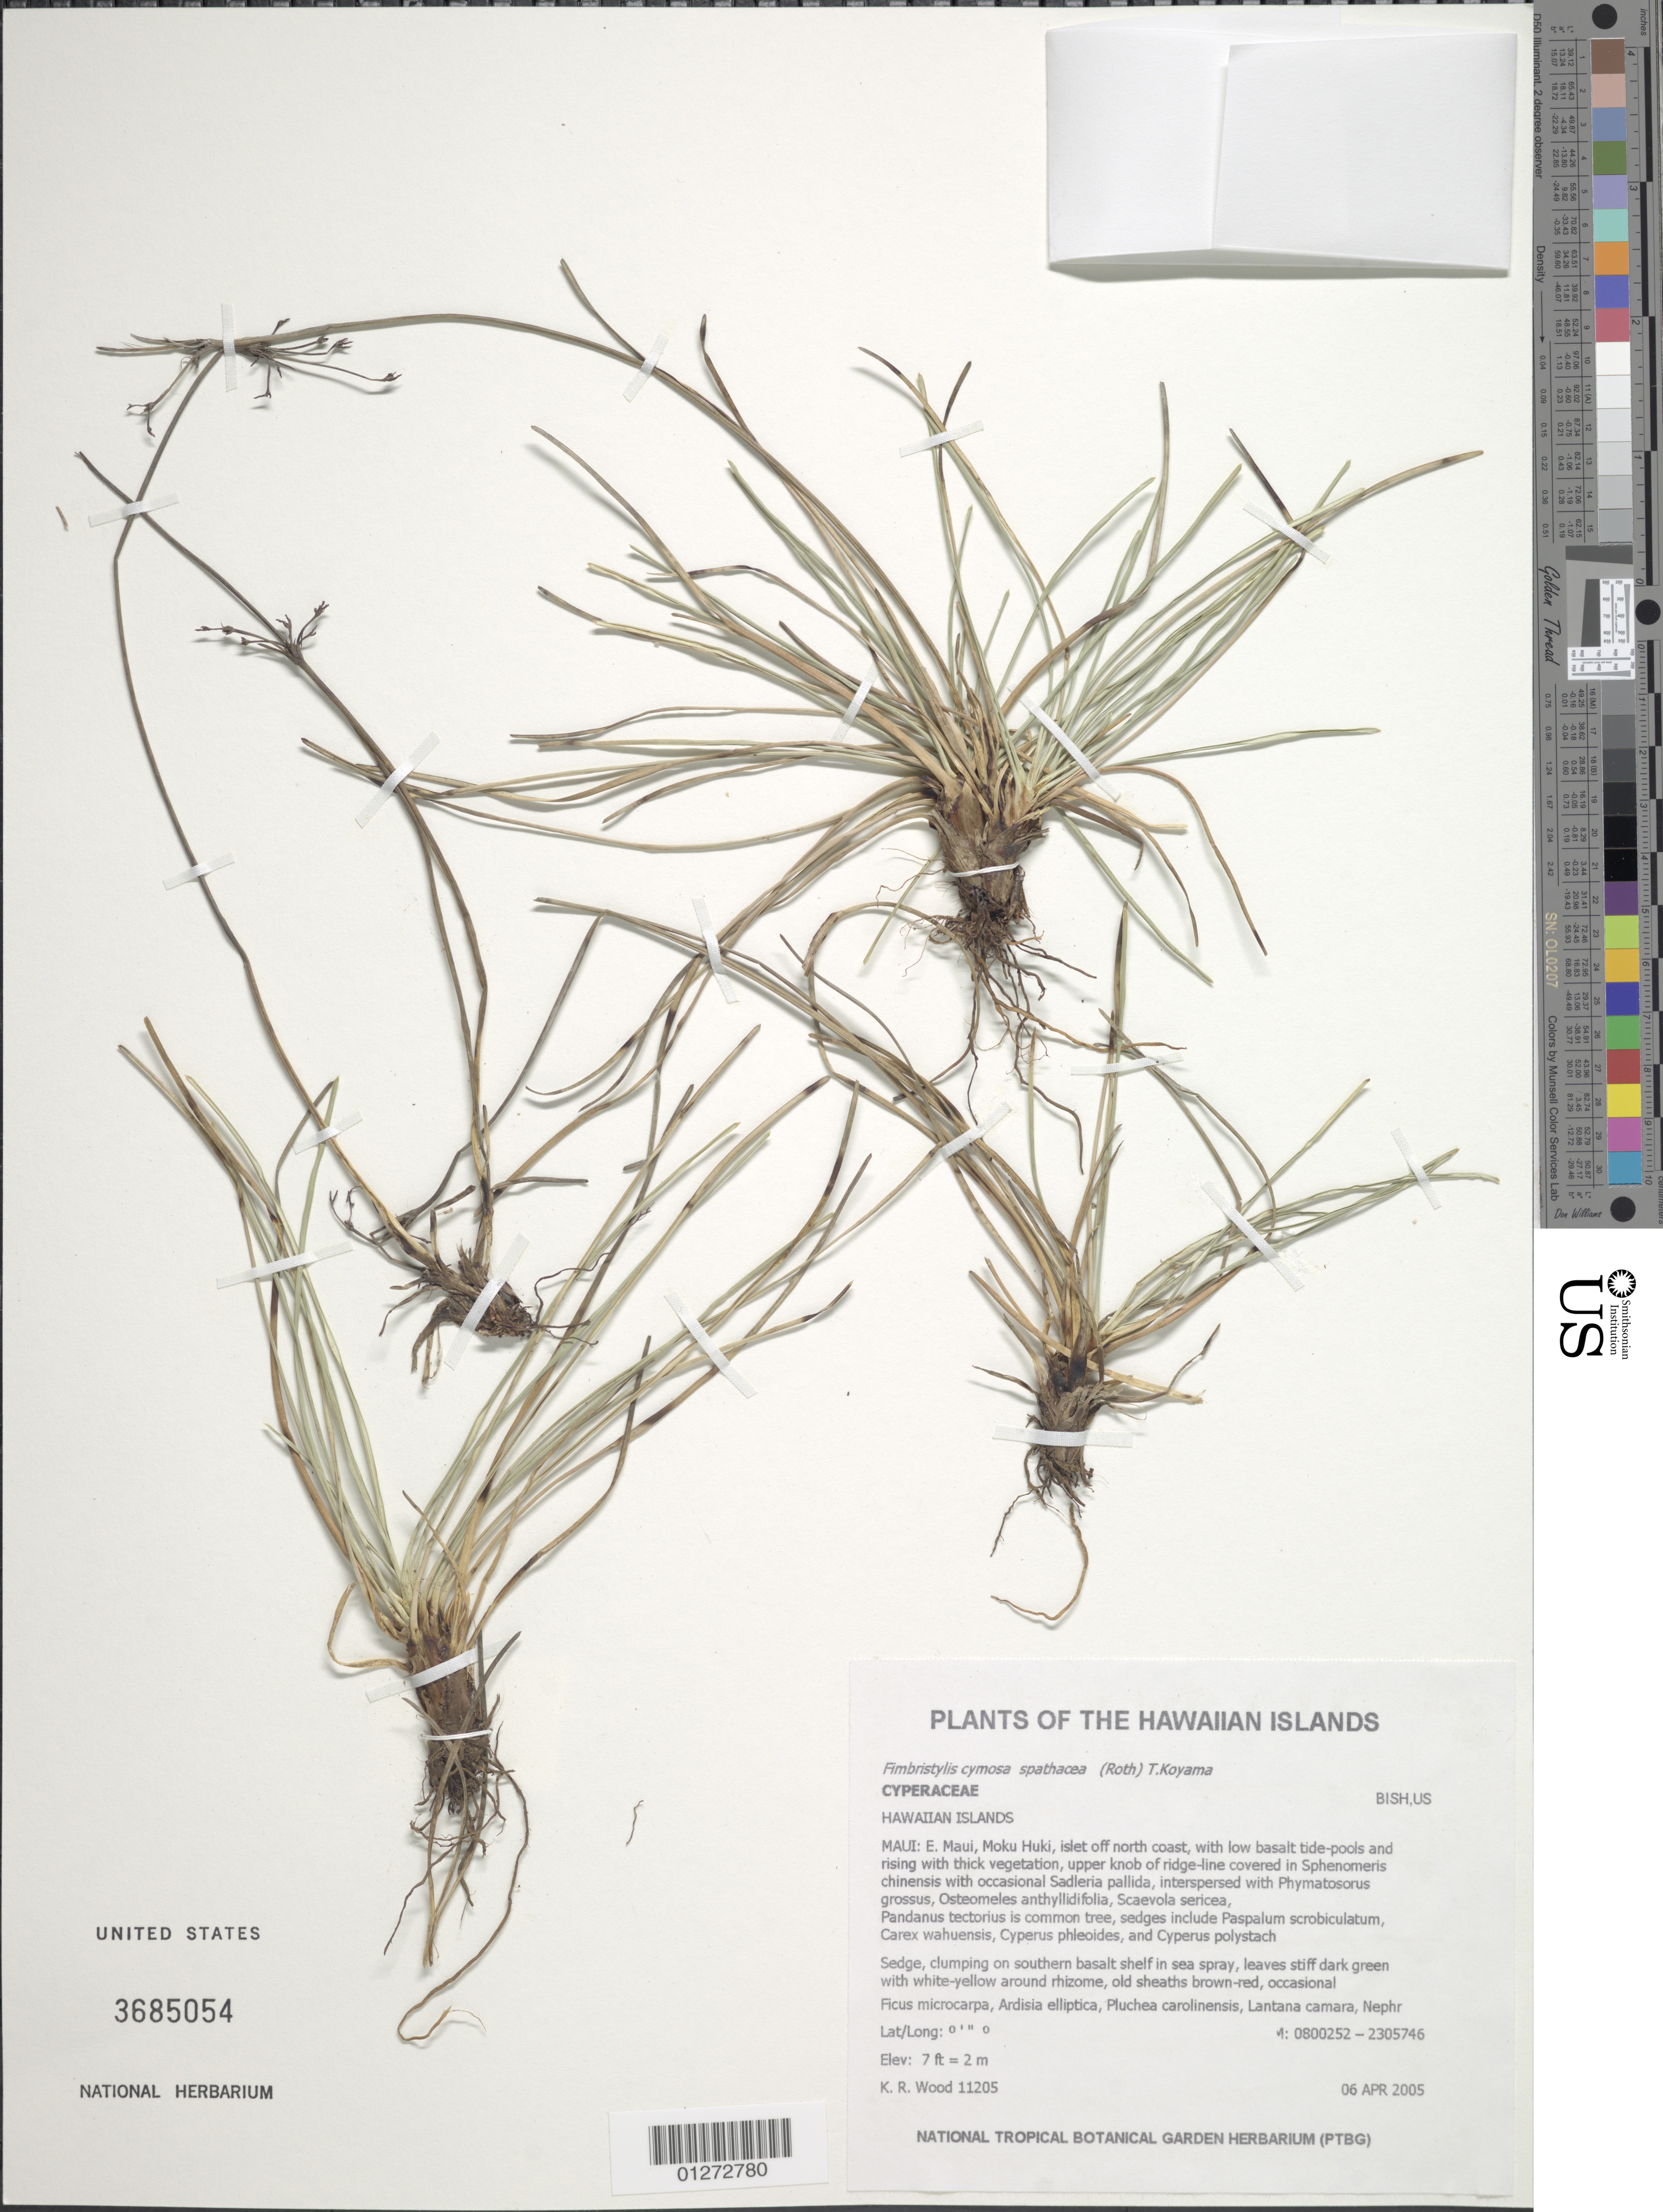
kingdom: Plantae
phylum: Tracheophyta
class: Liliopsida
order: Poales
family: Cyperaceae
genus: Fimbristylis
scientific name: Fimbristylis cymosa subsp. spathacea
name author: (Roth) T. Koyama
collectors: K. R. Wood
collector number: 11205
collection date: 2005-04-06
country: United States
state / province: Hawaii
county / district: Maui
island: Maui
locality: E. Maui, Moku Huki, islet off north coast.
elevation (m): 2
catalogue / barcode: US 3685054